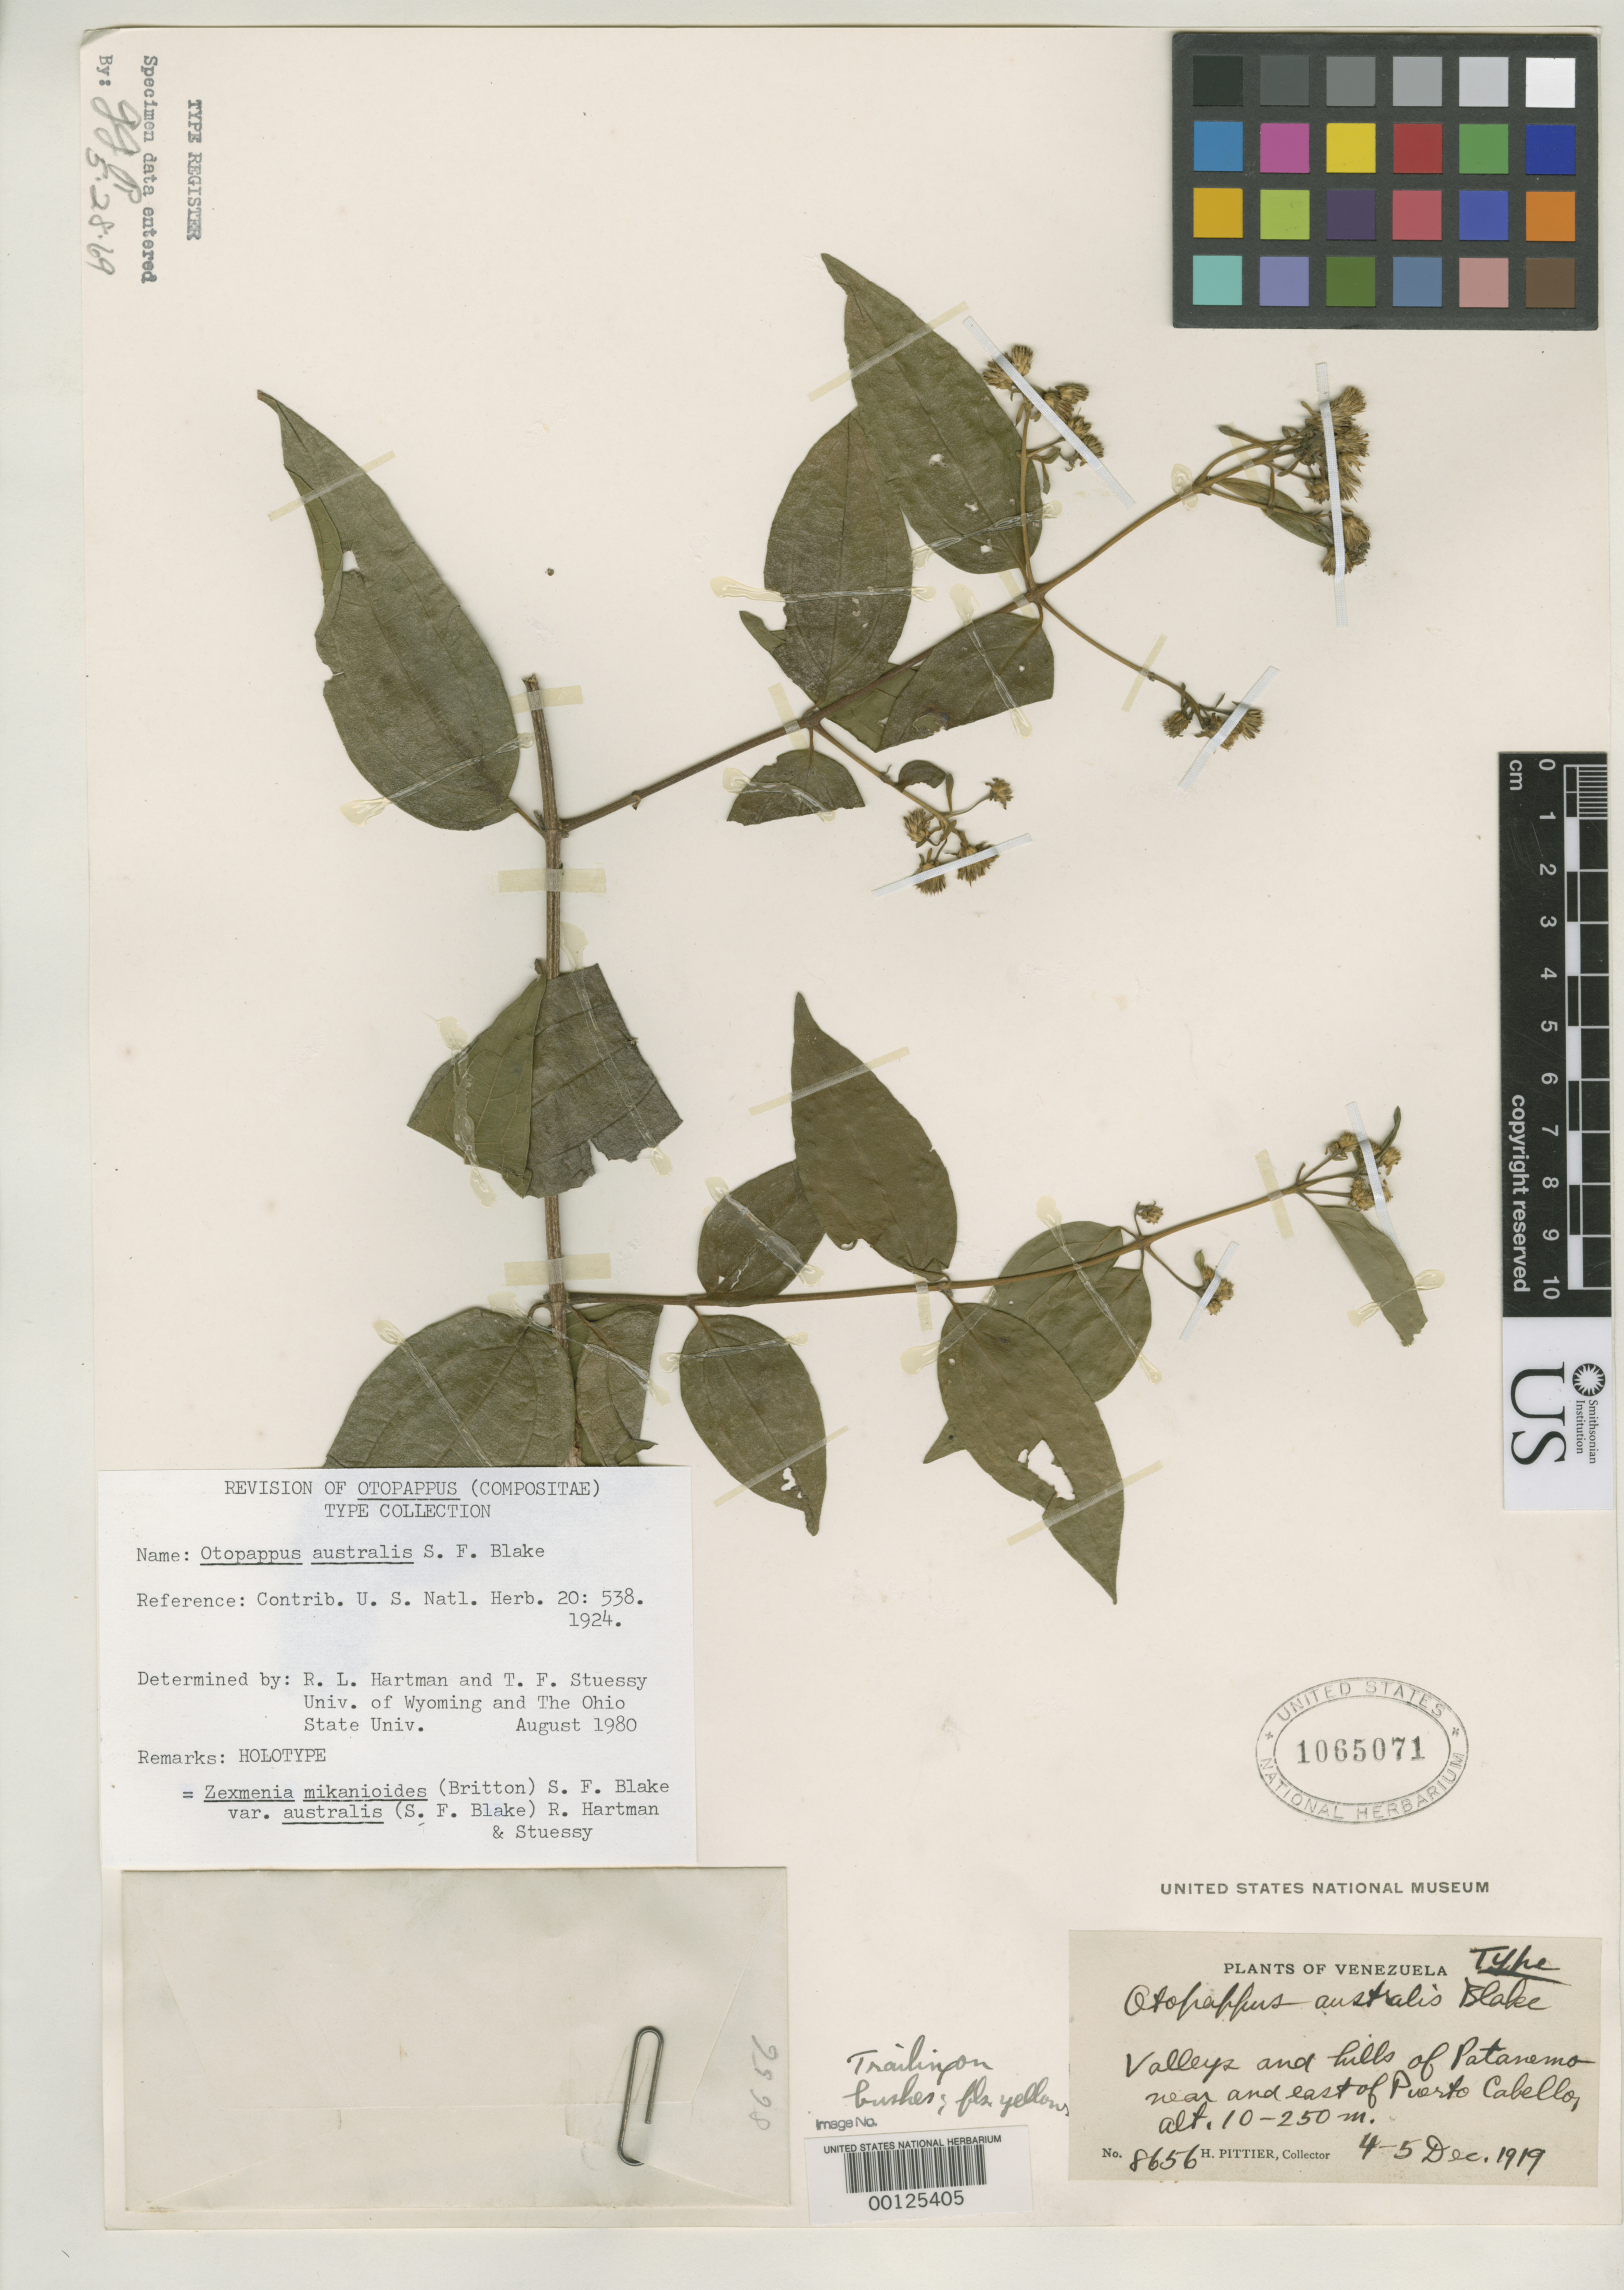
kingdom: Plantae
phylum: Tracheophyta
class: Magnoliopsida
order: Asterales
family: Asteraceae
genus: Otopappus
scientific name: Otopappus australis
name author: S.F. Blake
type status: Holotype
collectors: H. F. Pittier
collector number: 8656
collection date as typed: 04 Dec 1919 to 05 Dec 1919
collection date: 1919-12-04/1919-12-05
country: Venezuela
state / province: Carabobo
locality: Hills of Patanemo, E of Puerto Cabello.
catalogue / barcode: US 1065071